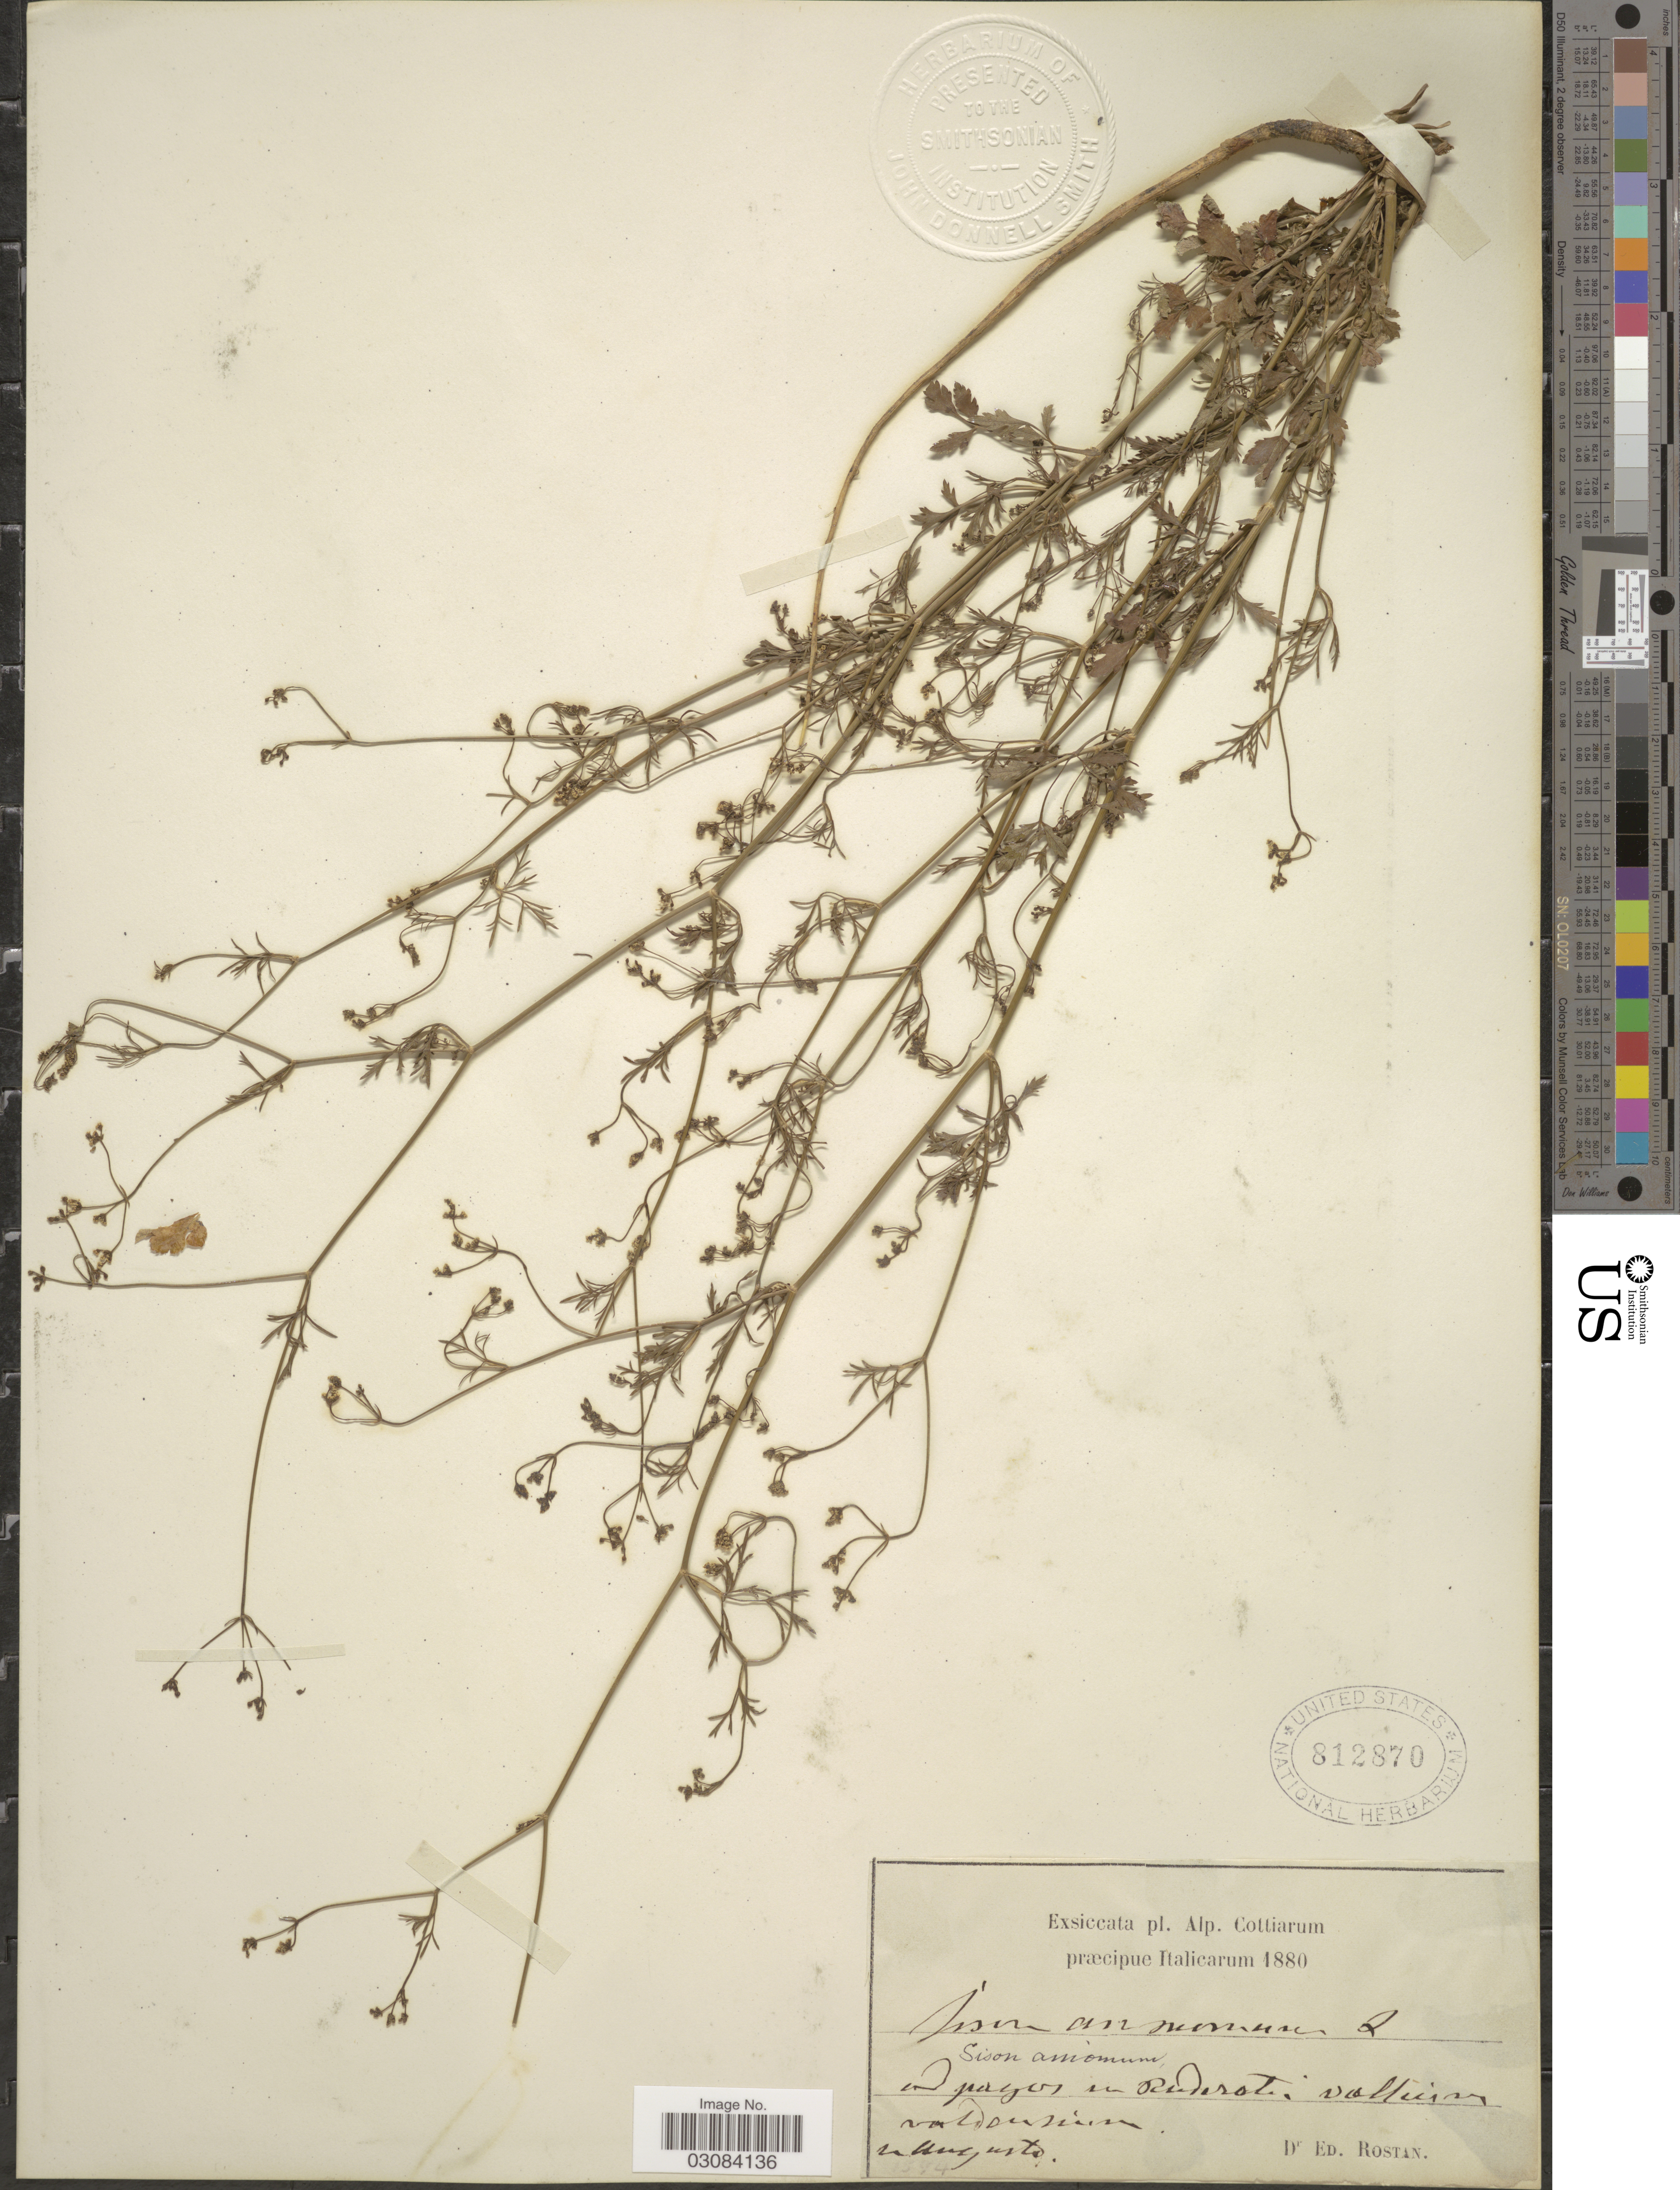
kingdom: Plantae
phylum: Tracheophyta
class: Magnoliopsida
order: Apiales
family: Apiaceae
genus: Sison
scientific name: Sison amomum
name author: L.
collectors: E. Rostan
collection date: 1880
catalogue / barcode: US 812870